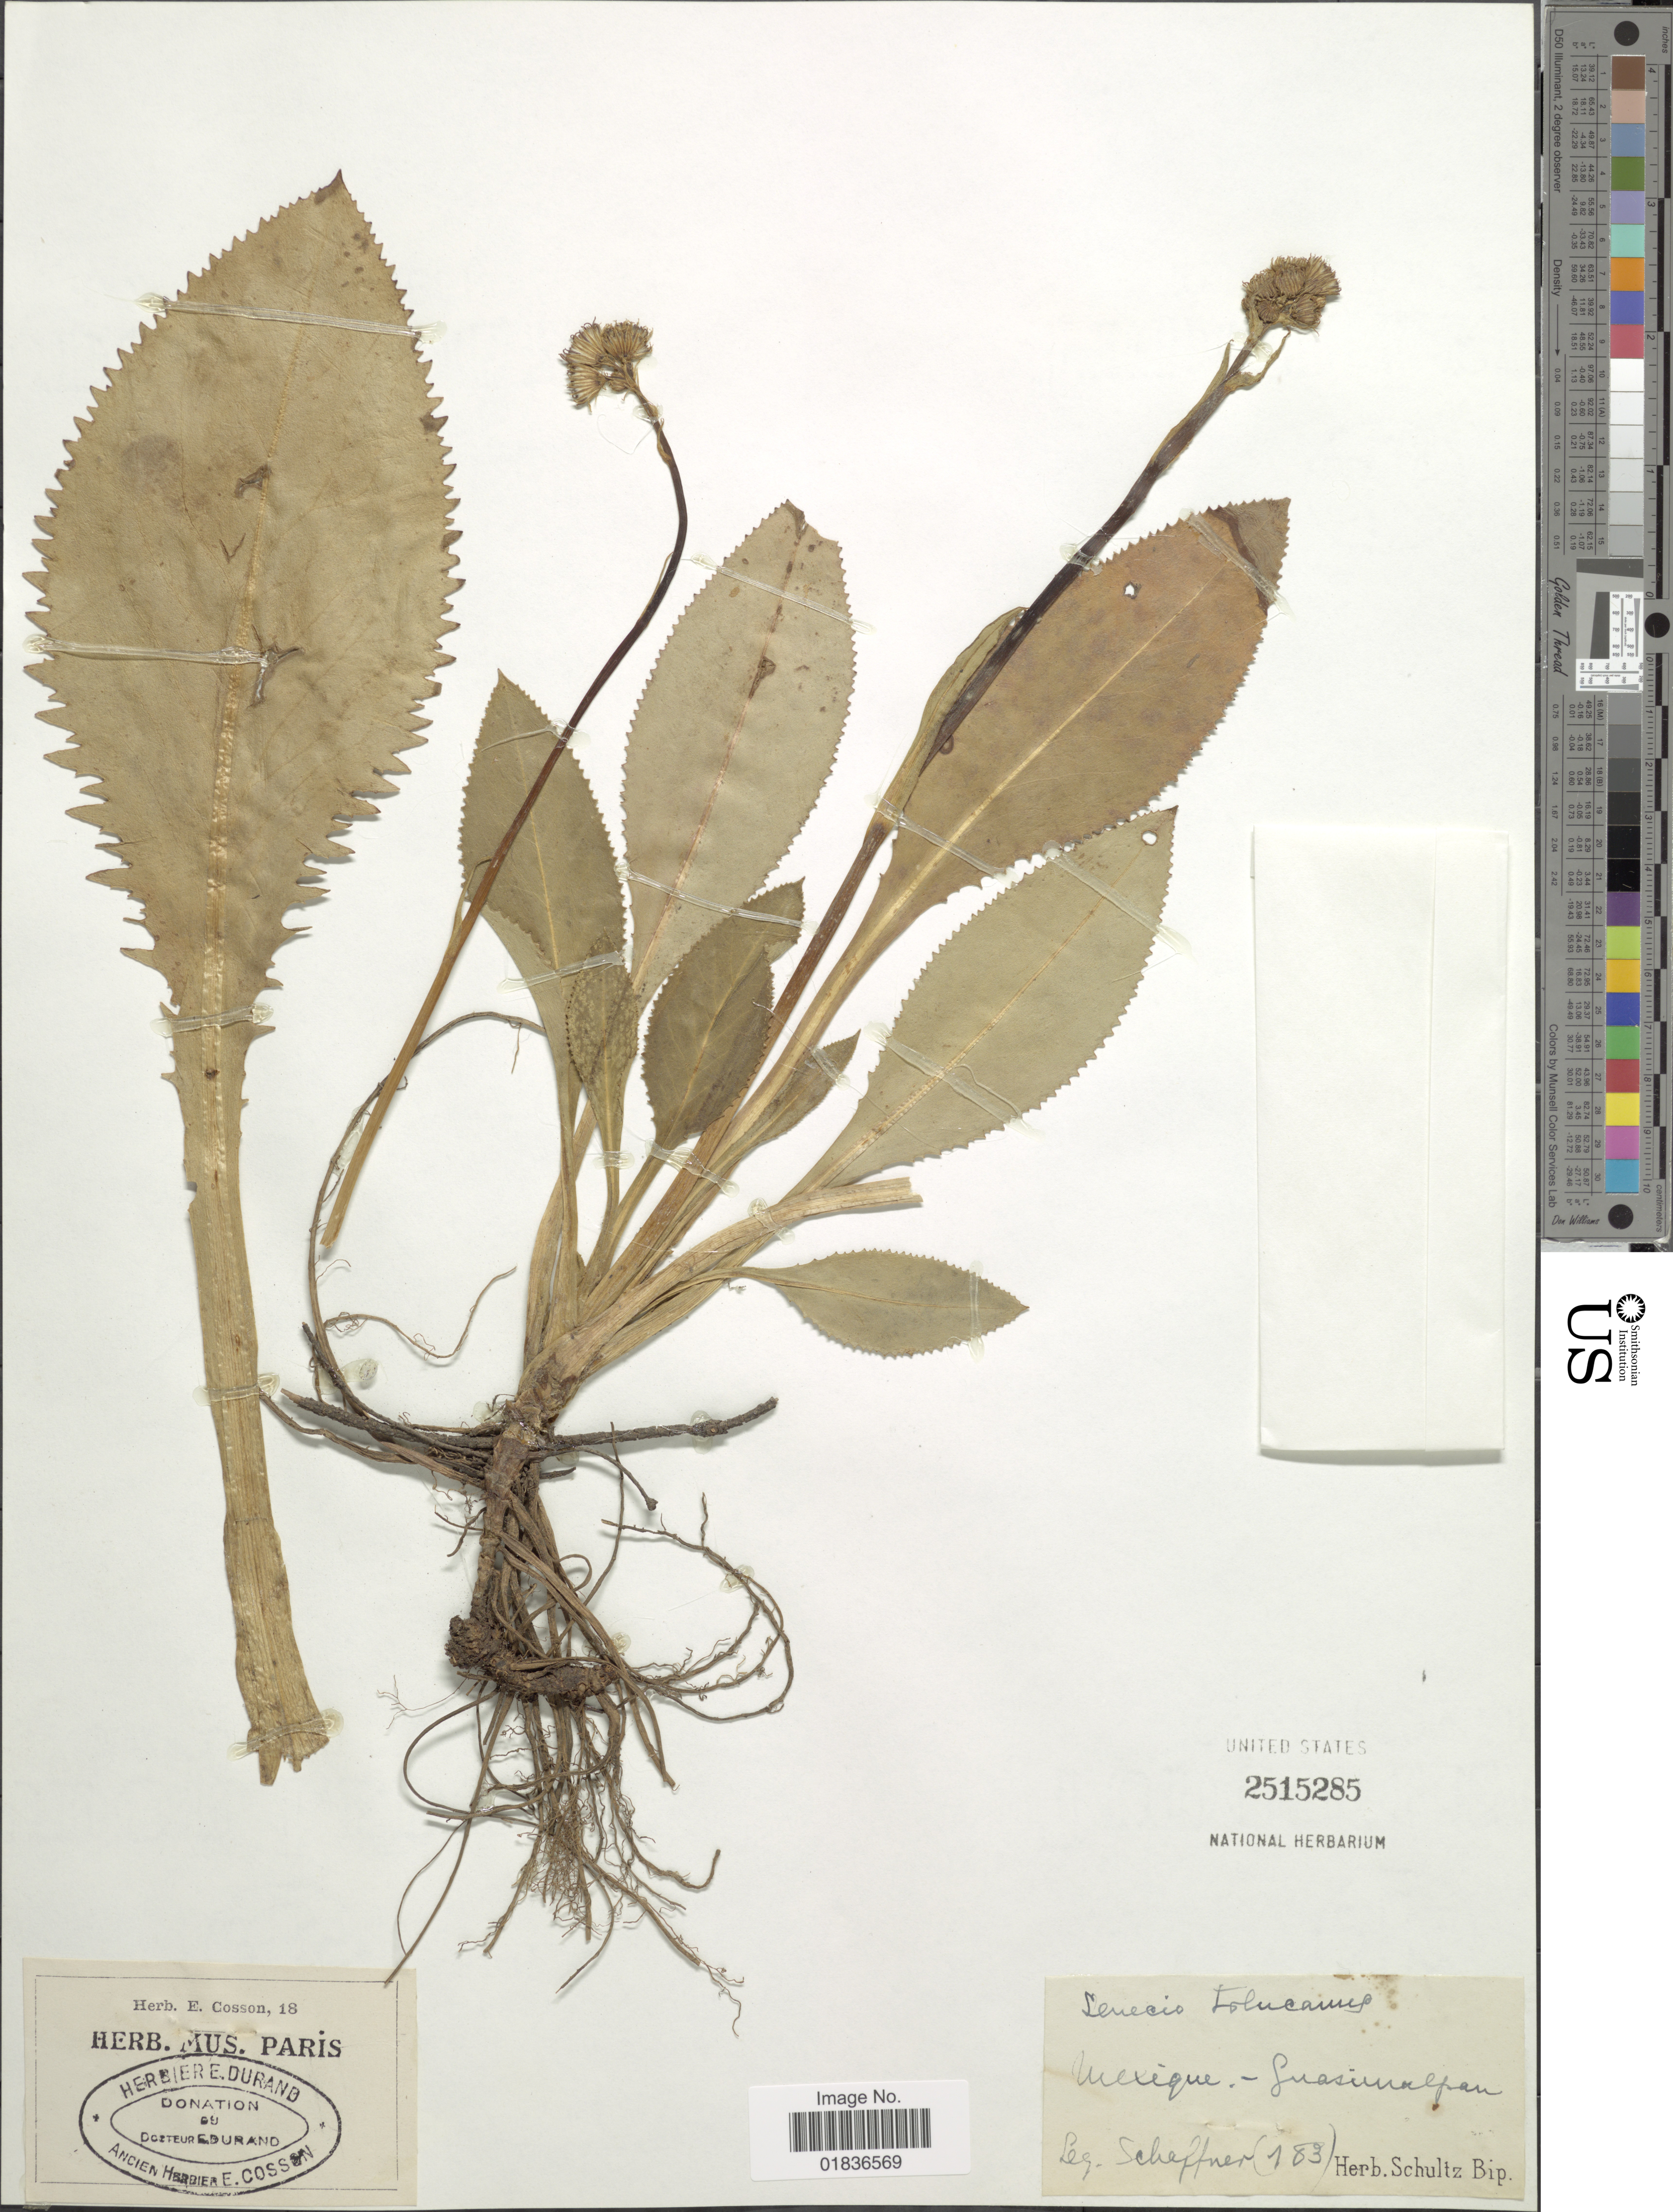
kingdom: Plantae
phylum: Tracheophyta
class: Magnoliopsida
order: Asterales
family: Asteraceae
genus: Senecio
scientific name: Senecio toluccanus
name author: DC.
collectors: J. G. Schaffner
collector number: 183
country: Mexico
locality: Guasunalpan. [interpreted]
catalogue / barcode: US 2515285